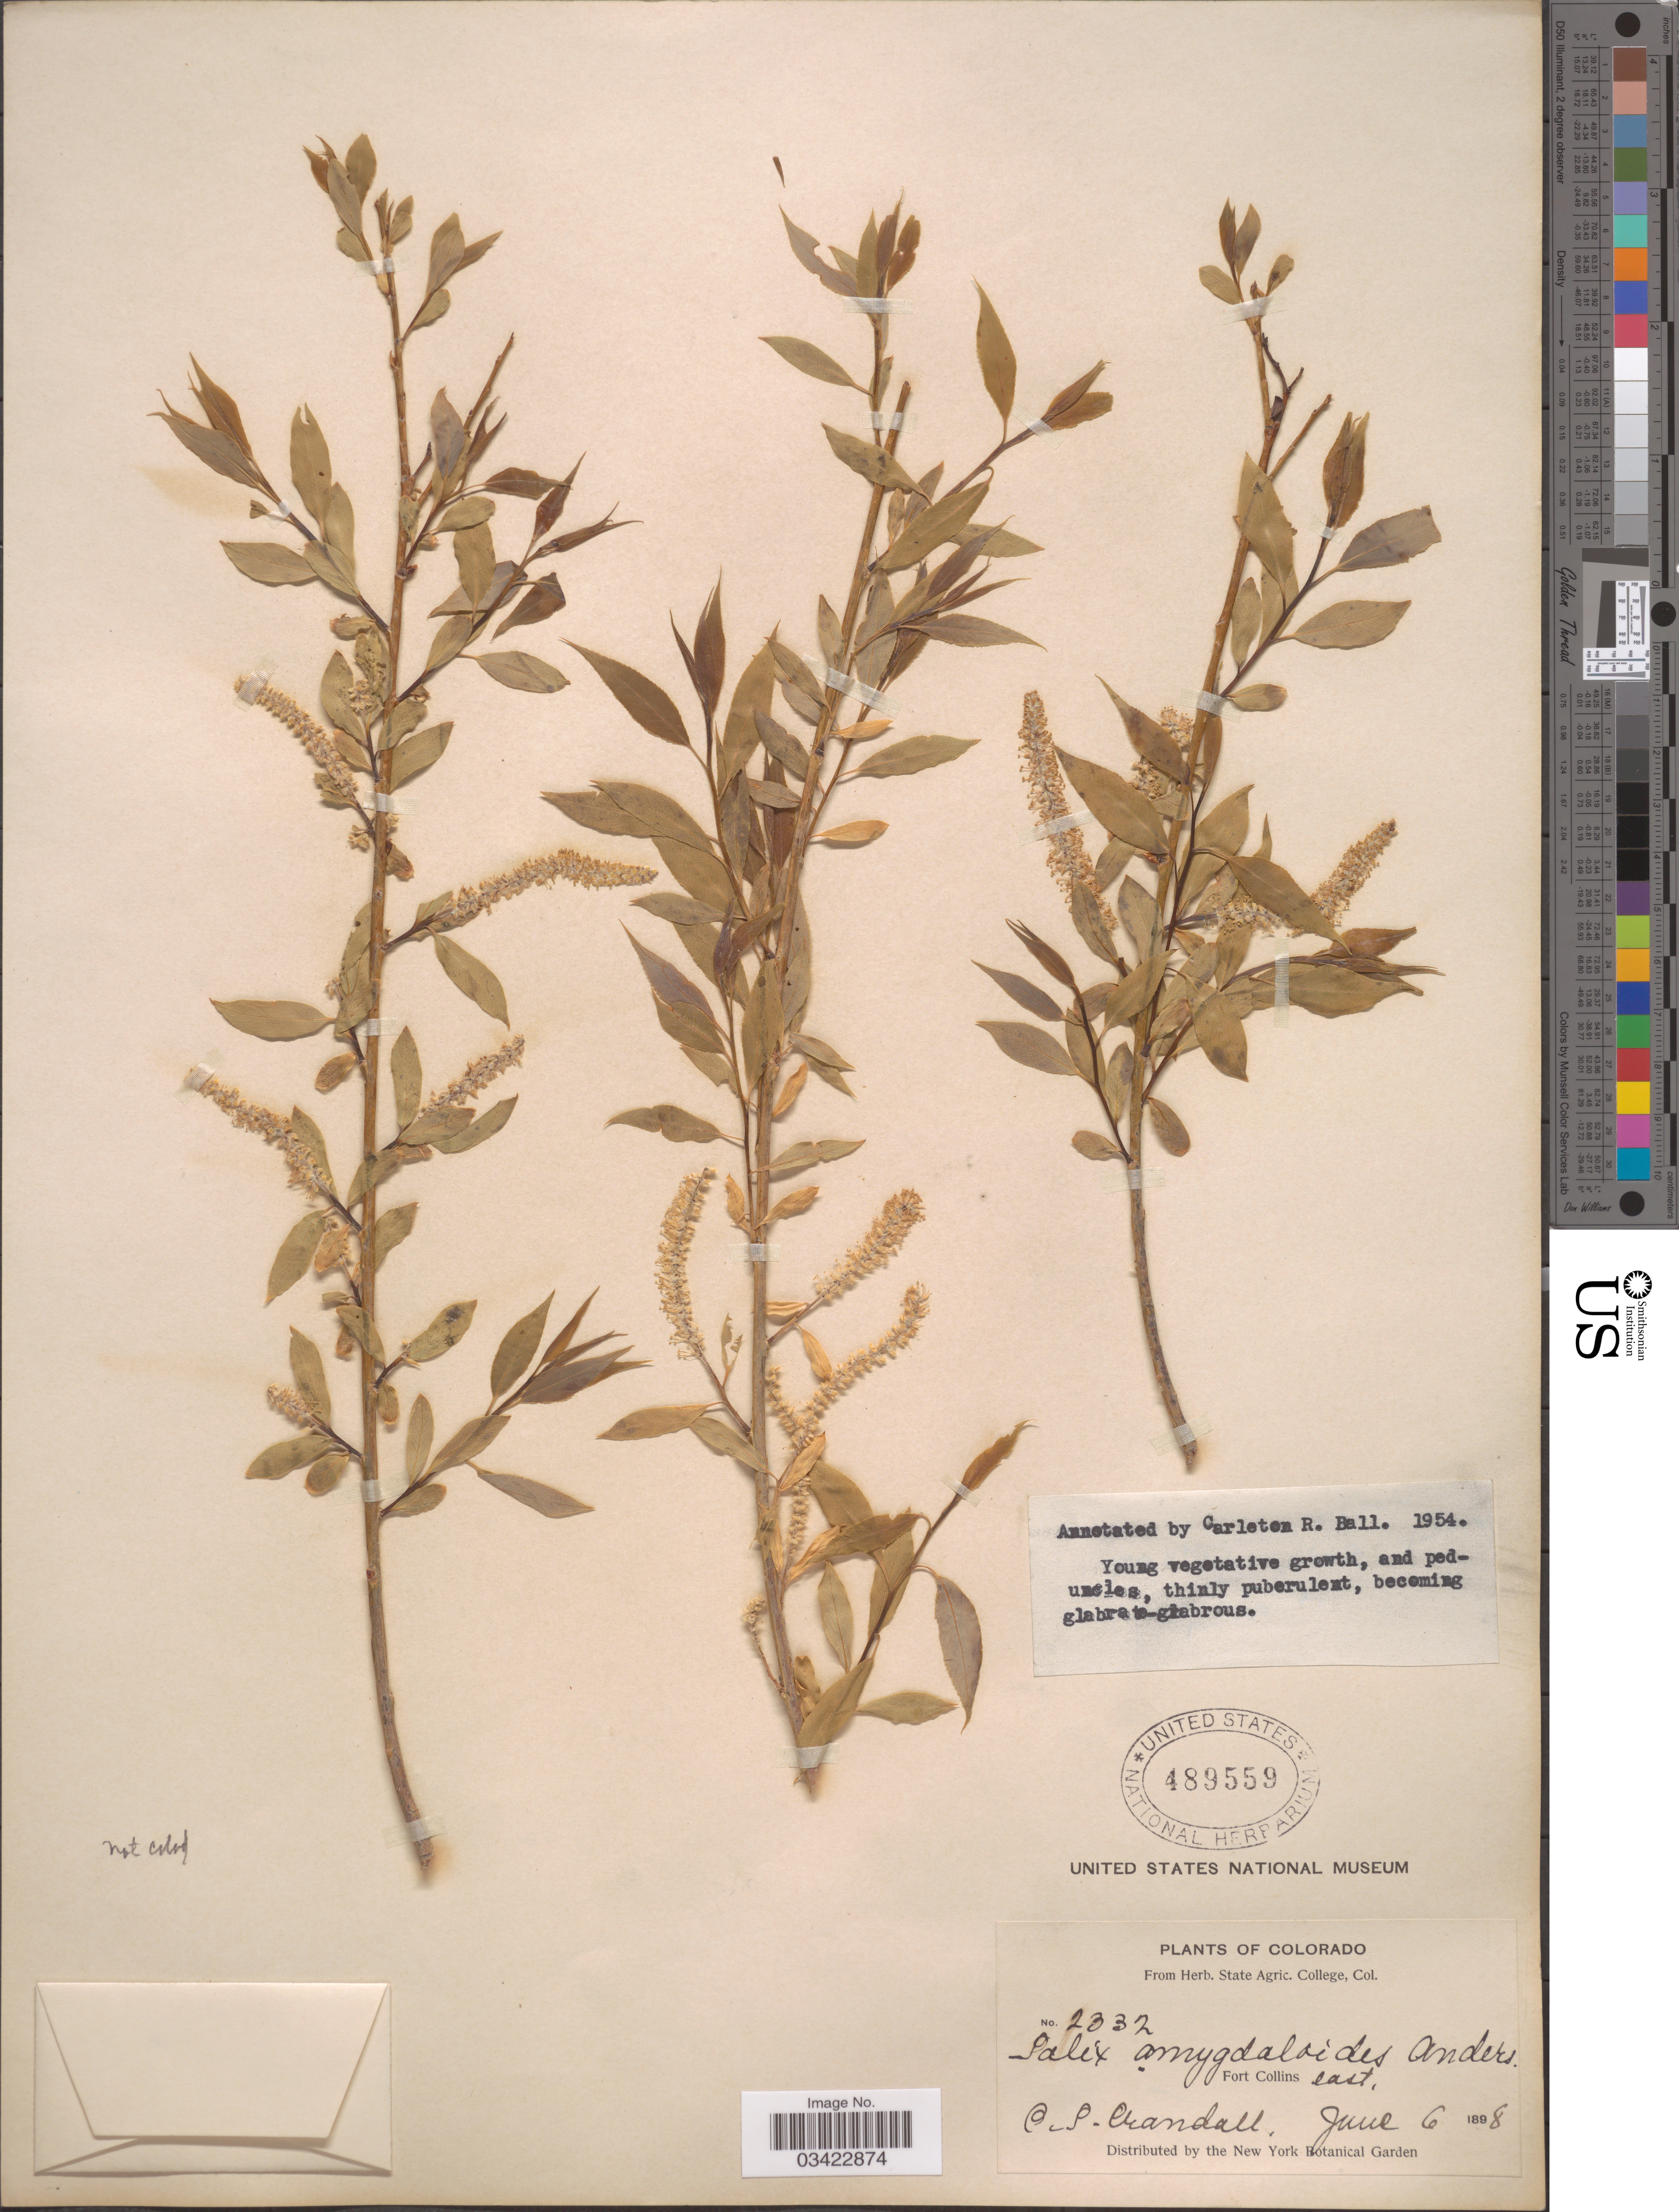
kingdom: Plantae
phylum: Tracheophyta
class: Magnoliopsida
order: Malpighiales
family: Salicaceae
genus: Salix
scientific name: Salix amygdaloides f. pilosiuscula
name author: C.K. Schneid.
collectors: C. Crandall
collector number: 2332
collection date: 1898-06-06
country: United States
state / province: Colorado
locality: Fort Collins east.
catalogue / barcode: US 489559